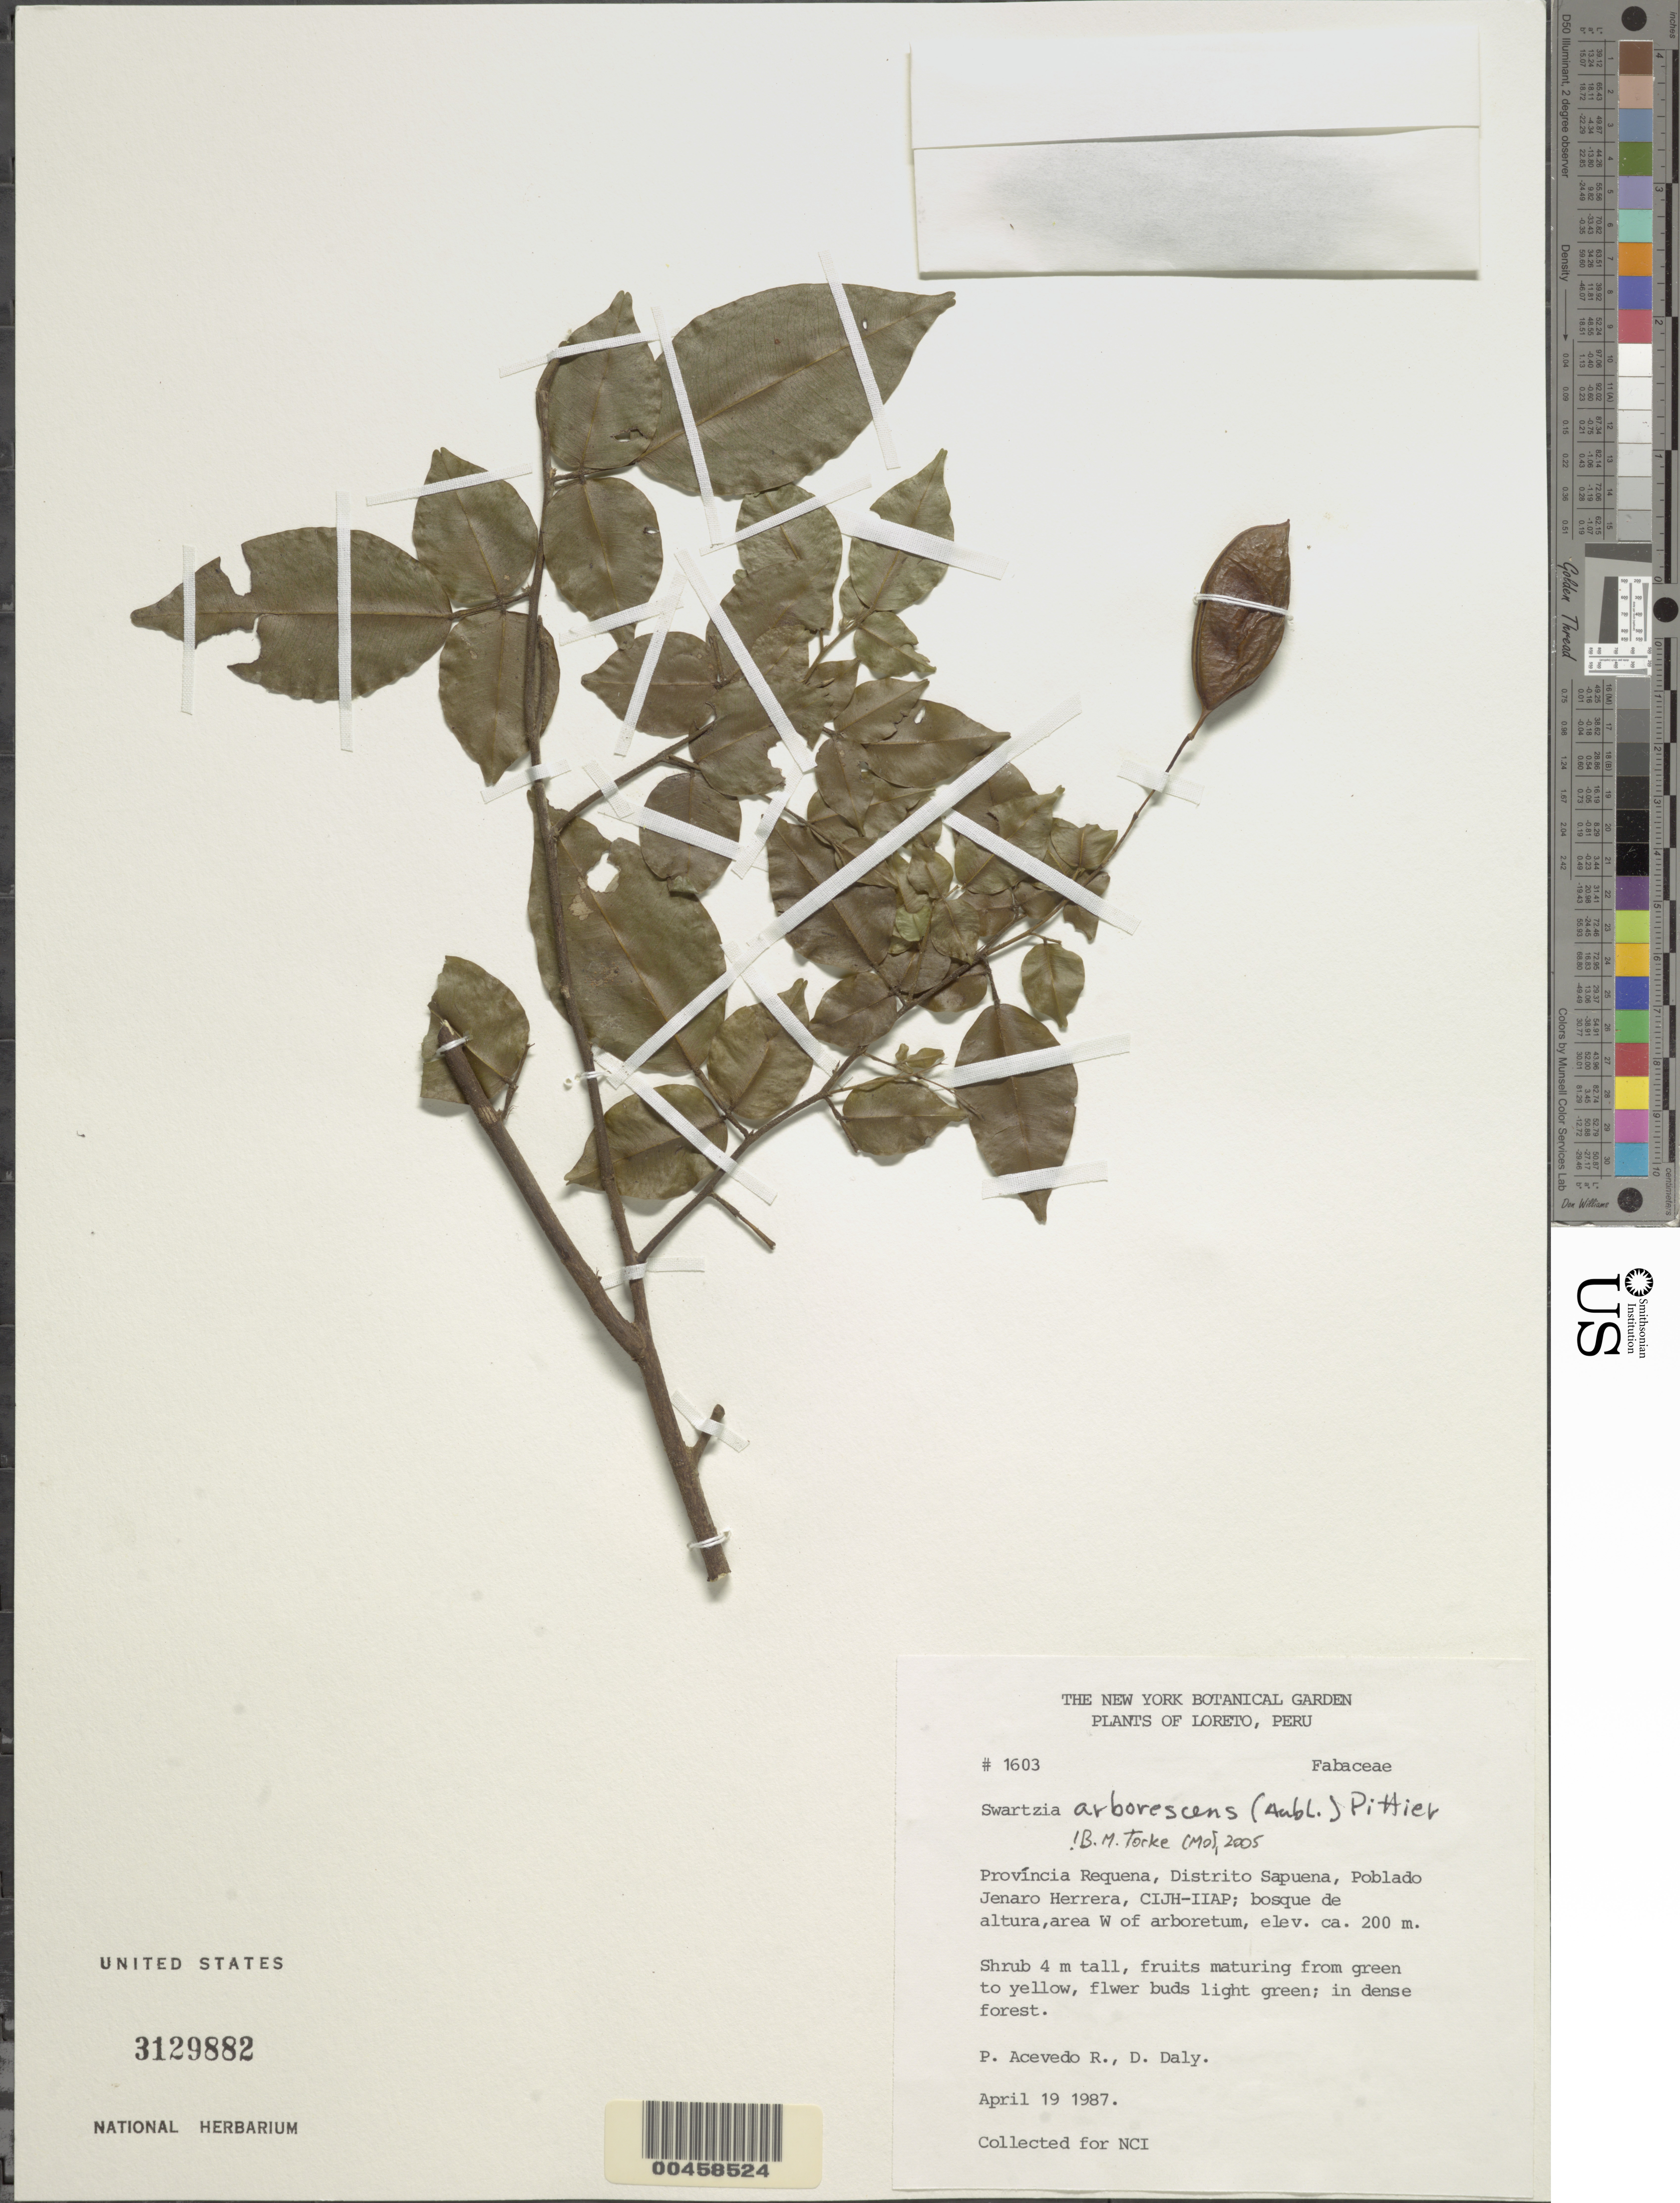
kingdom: Plantae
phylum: Tracheophyta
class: Magnoliopsida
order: Fabales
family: Fabaceae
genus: Swartzia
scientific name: Swartzia arborescens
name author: (Aubl.) Pittier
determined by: Barneby, Rupert C., (NY)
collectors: P. Acevedo-Rodr. & D. C. Daly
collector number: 1603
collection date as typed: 19 Apr 1987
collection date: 1987-04-19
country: Peru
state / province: Loreto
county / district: Requena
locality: Poblado jenaro herrera, distrito sapuena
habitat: Area adjacente a arboreto; tierra alta; bosque denso.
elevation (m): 200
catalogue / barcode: US 3129882